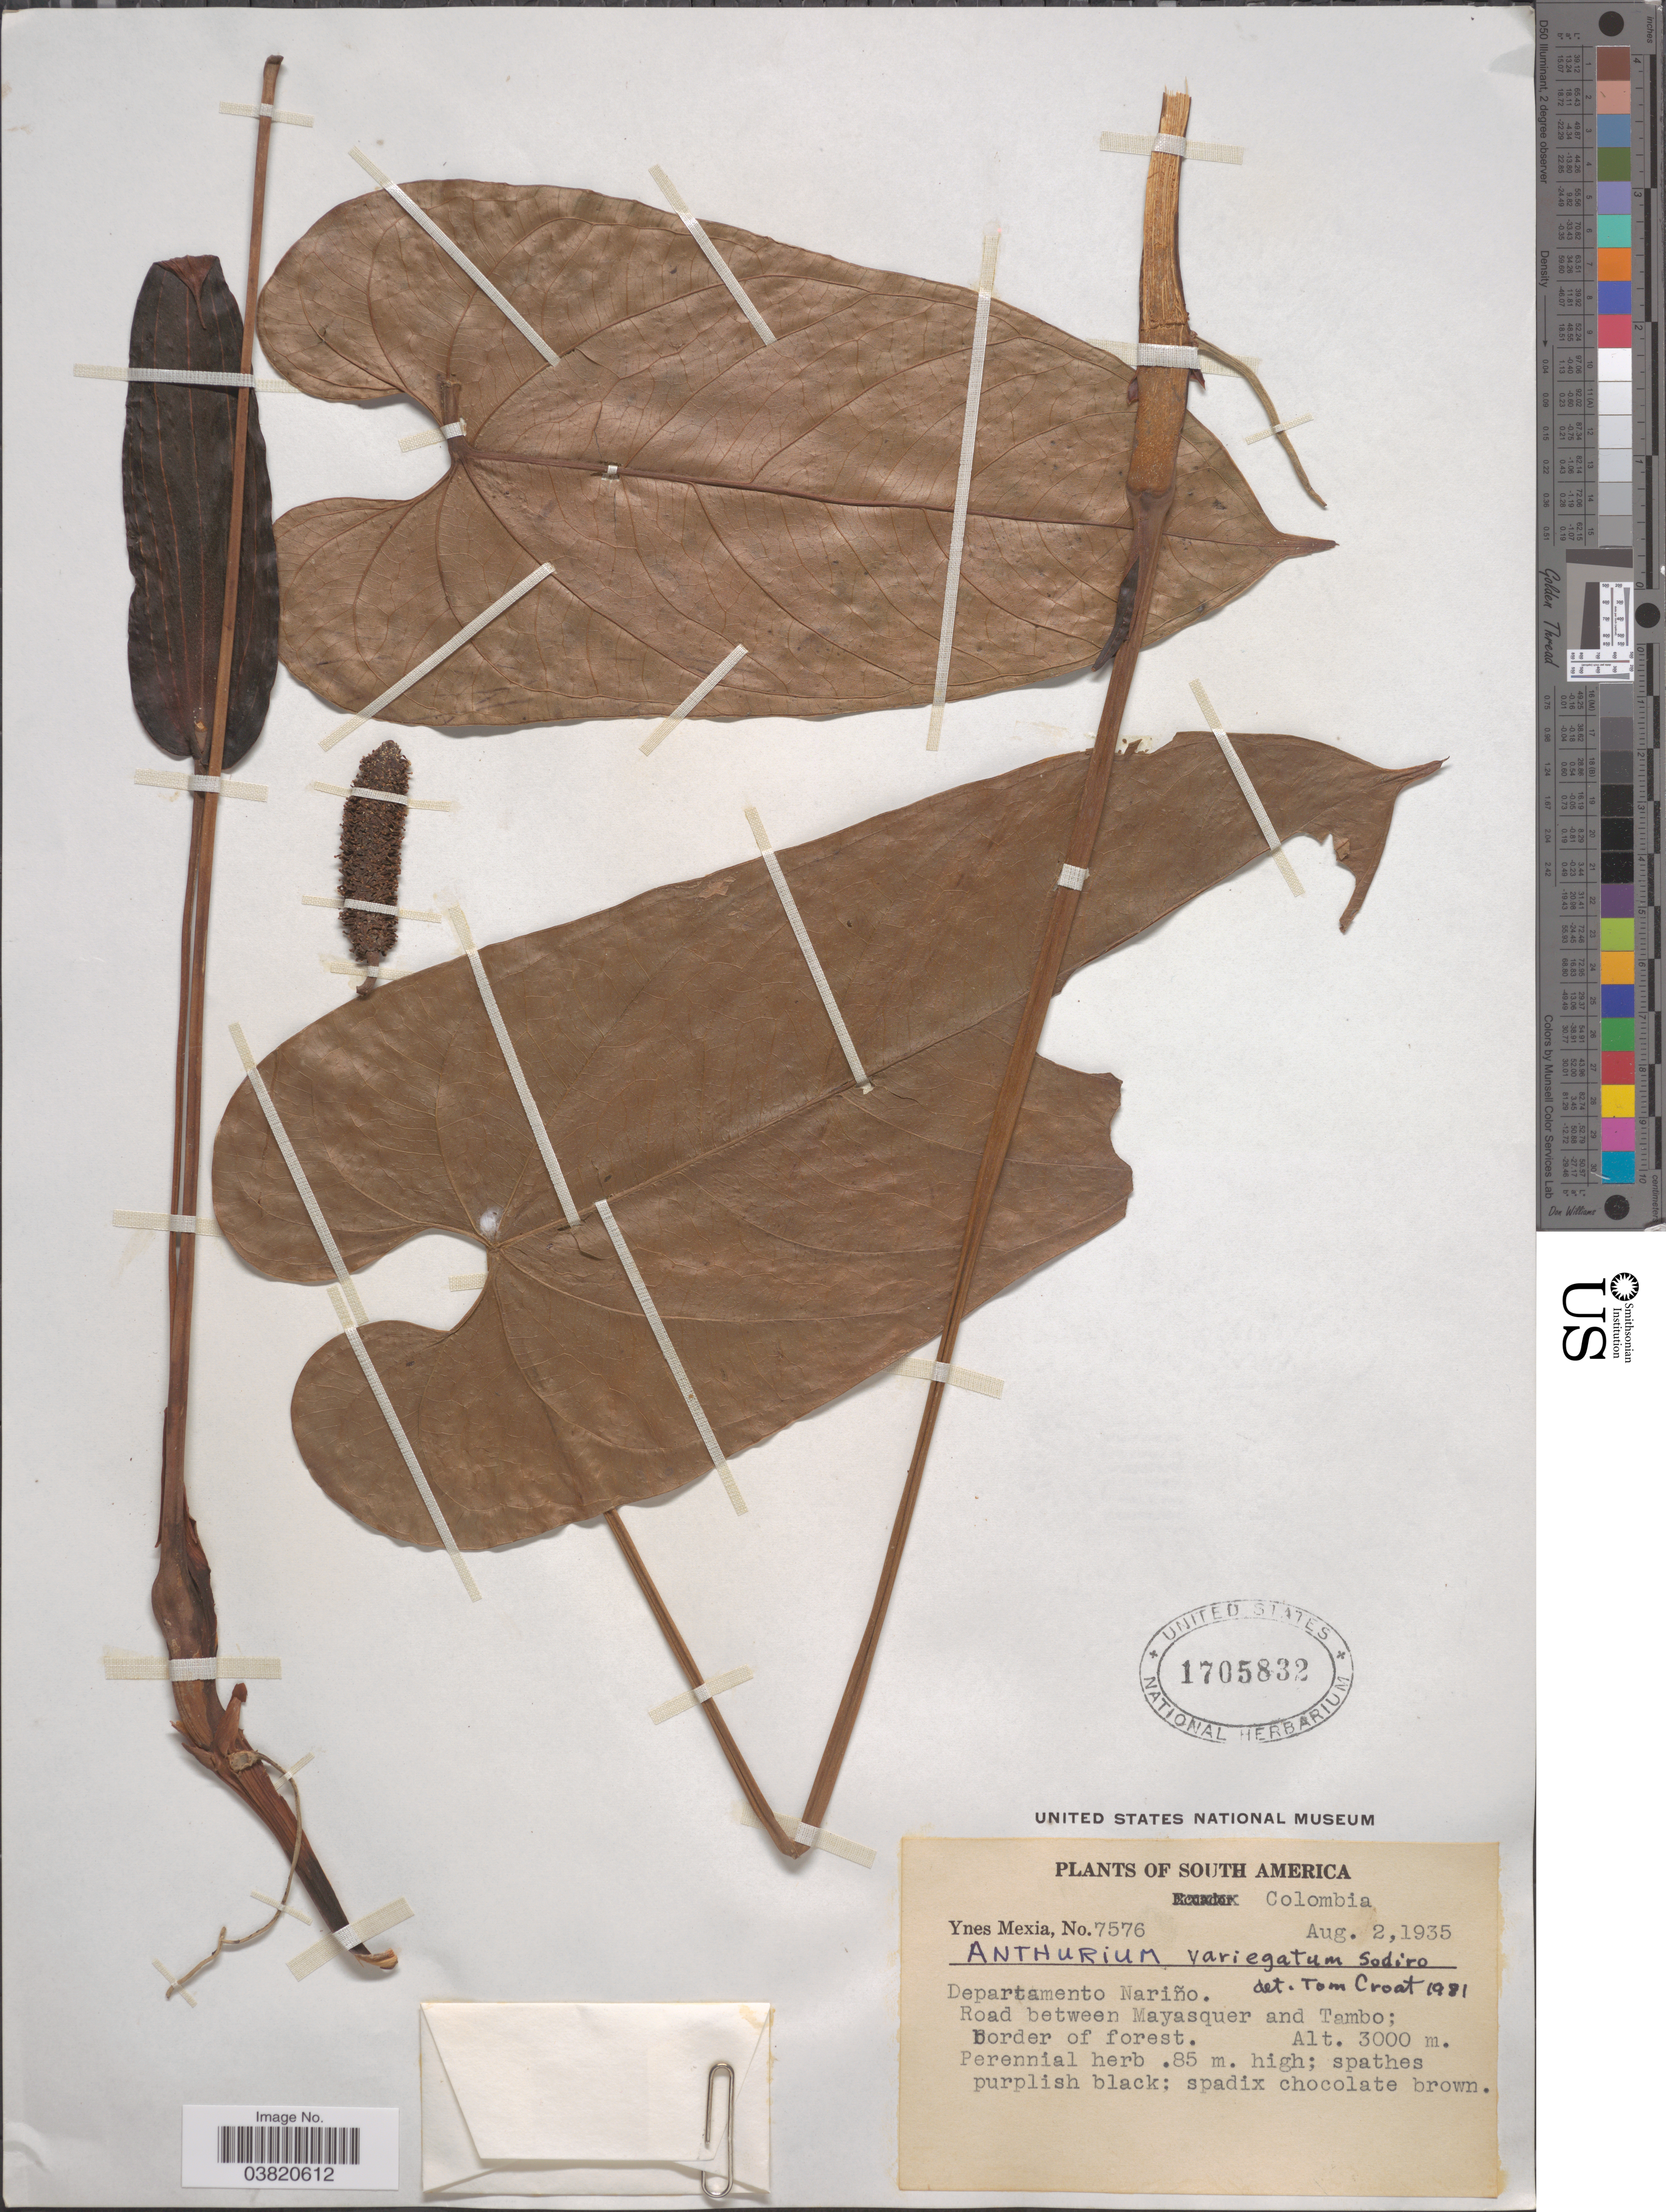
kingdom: Plantae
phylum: Tracheophyta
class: Liliopsida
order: Alismatales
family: Araceae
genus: Anthurium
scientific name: Anthurium variegatum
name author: Sodiro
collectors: Y. Mexia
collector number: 7576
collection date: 1935-08-02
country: Colombia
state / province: Nariño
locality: Departamento Nariño. Road between Mayasquer and Tambo. Border of forest.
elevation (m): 3000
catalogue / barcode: US 1705832